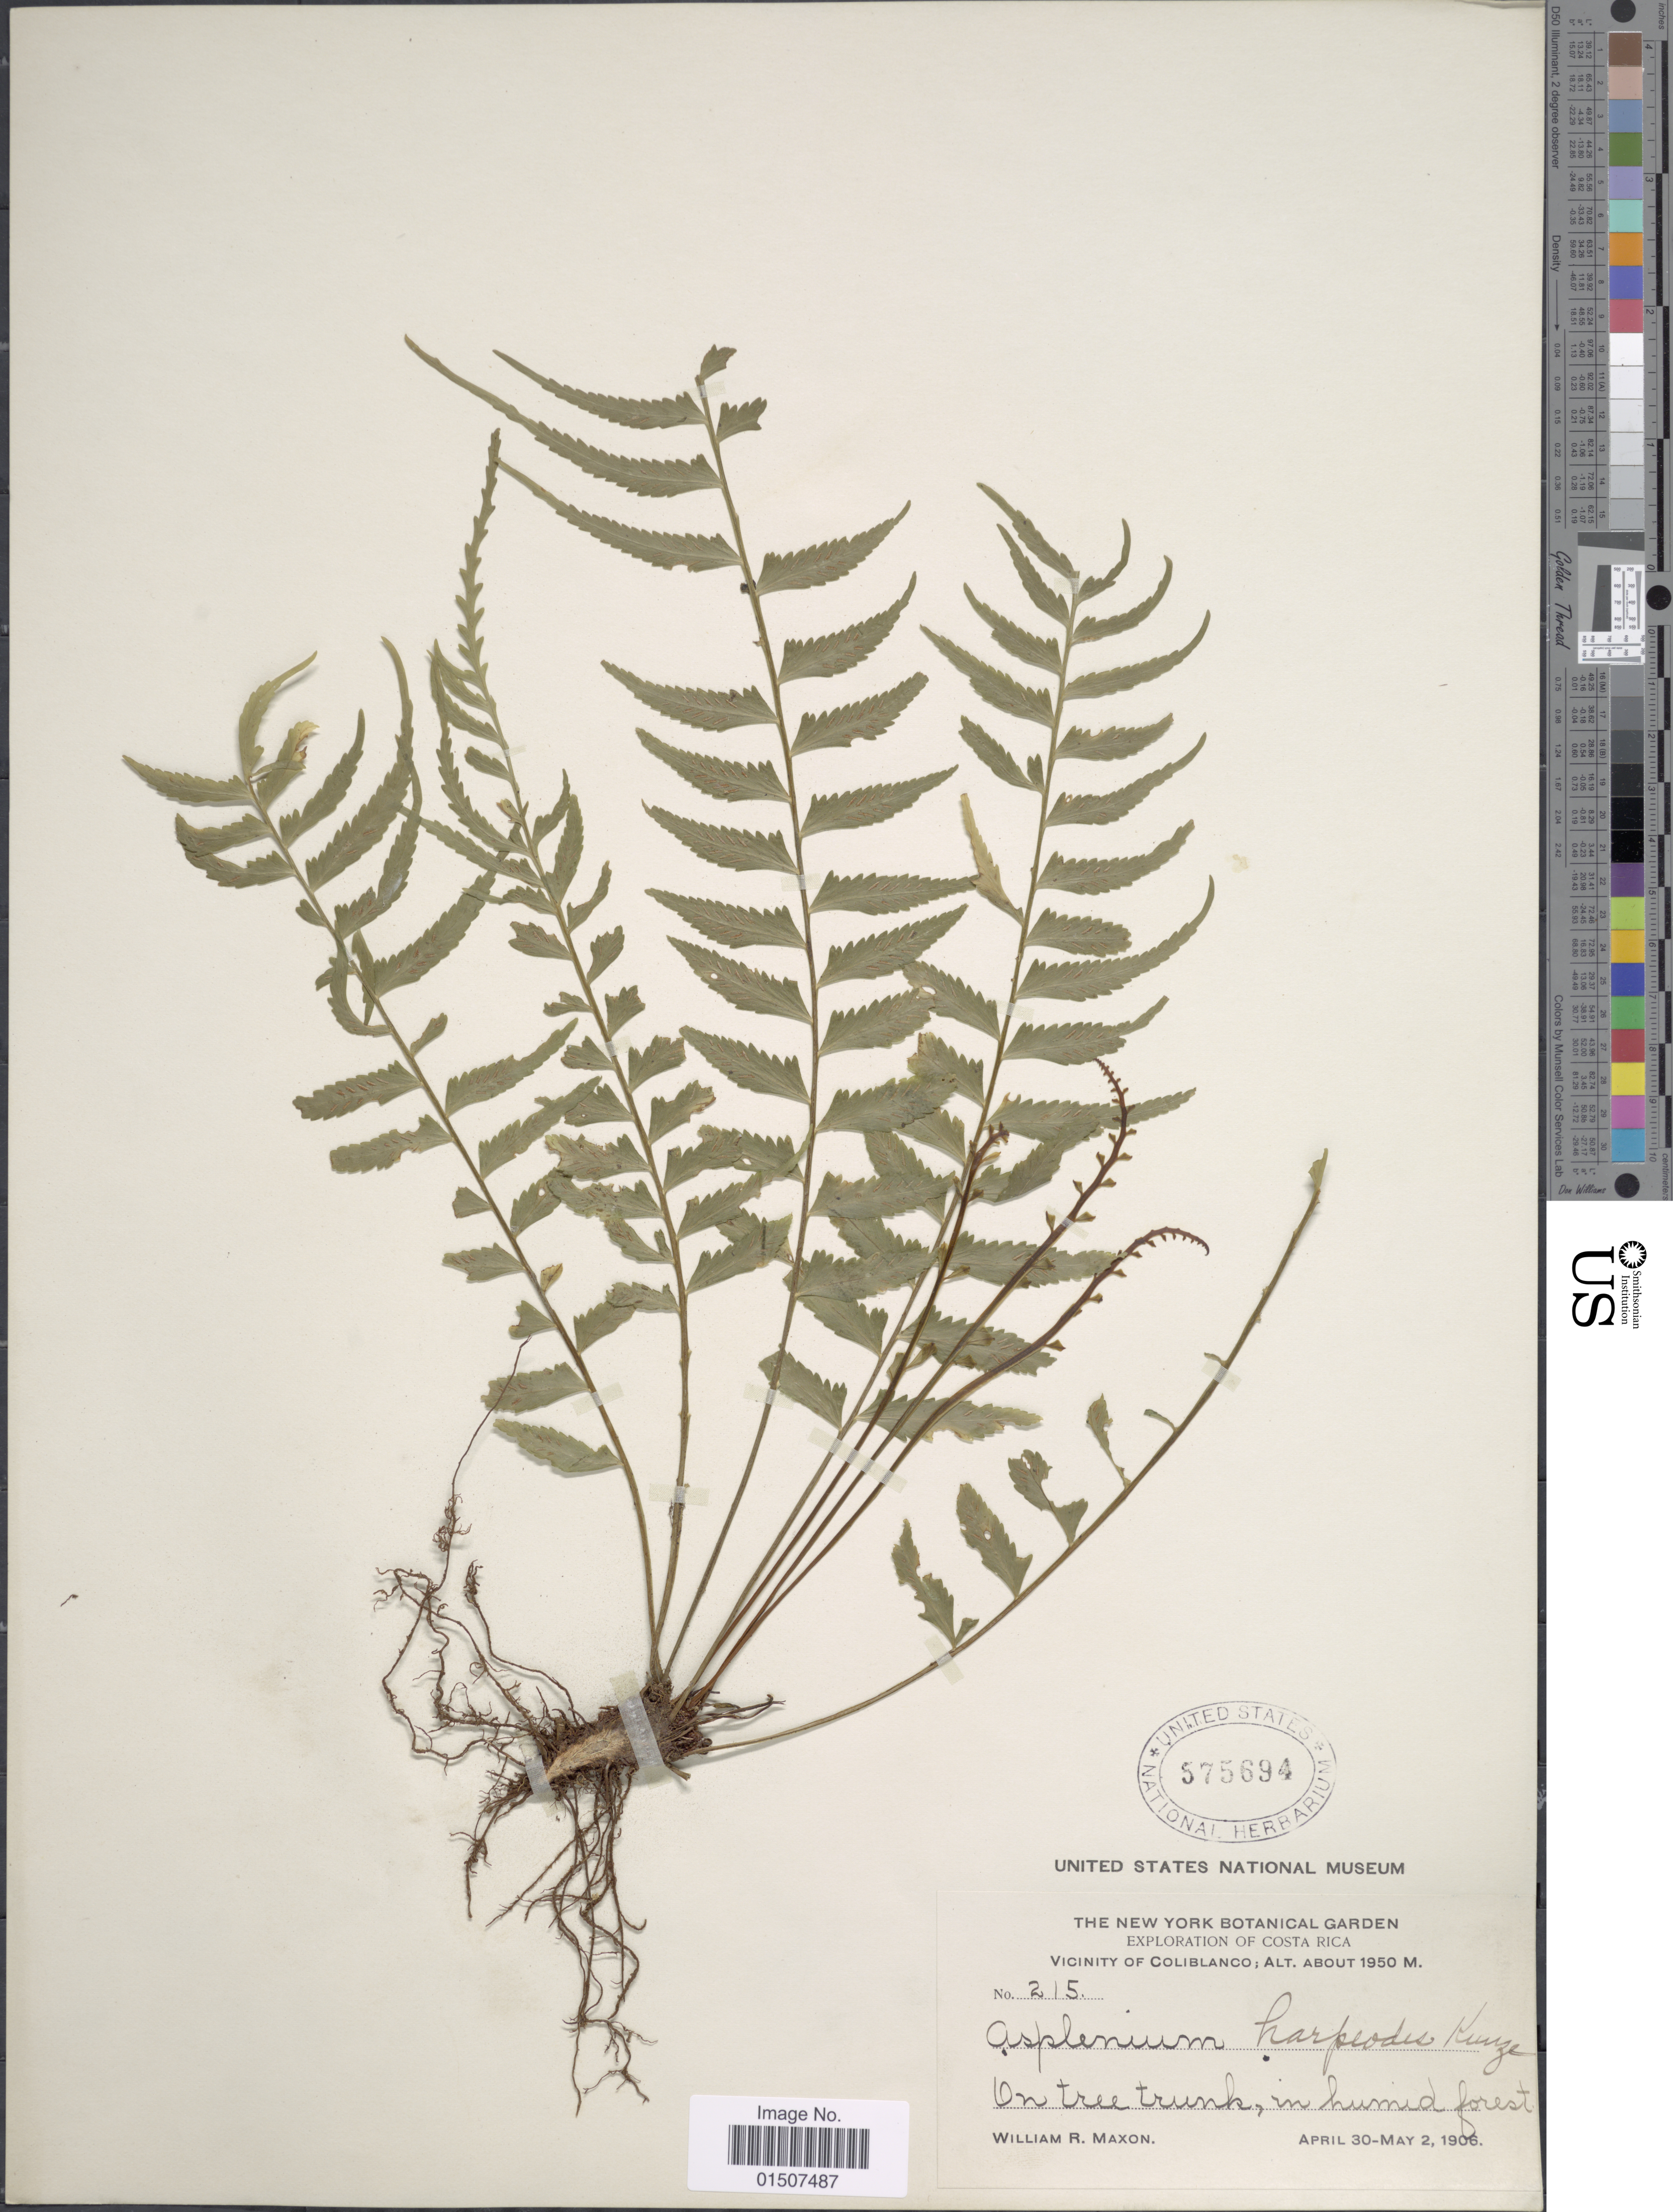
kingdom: Plantae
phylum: Tracheophyta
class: Polypodiopsida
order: Polypodiales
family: Aspleniaceae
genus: Asplenium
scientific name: Asplenium pululahuae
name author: Sodiro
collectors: W. R. Maxon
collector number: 215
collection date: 1906-04-30/1906-05-02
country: Costa Rica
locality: Exploriation of Costa Rica. Vicinity of Coliblanco.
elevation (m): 1950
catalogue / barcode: US 575694